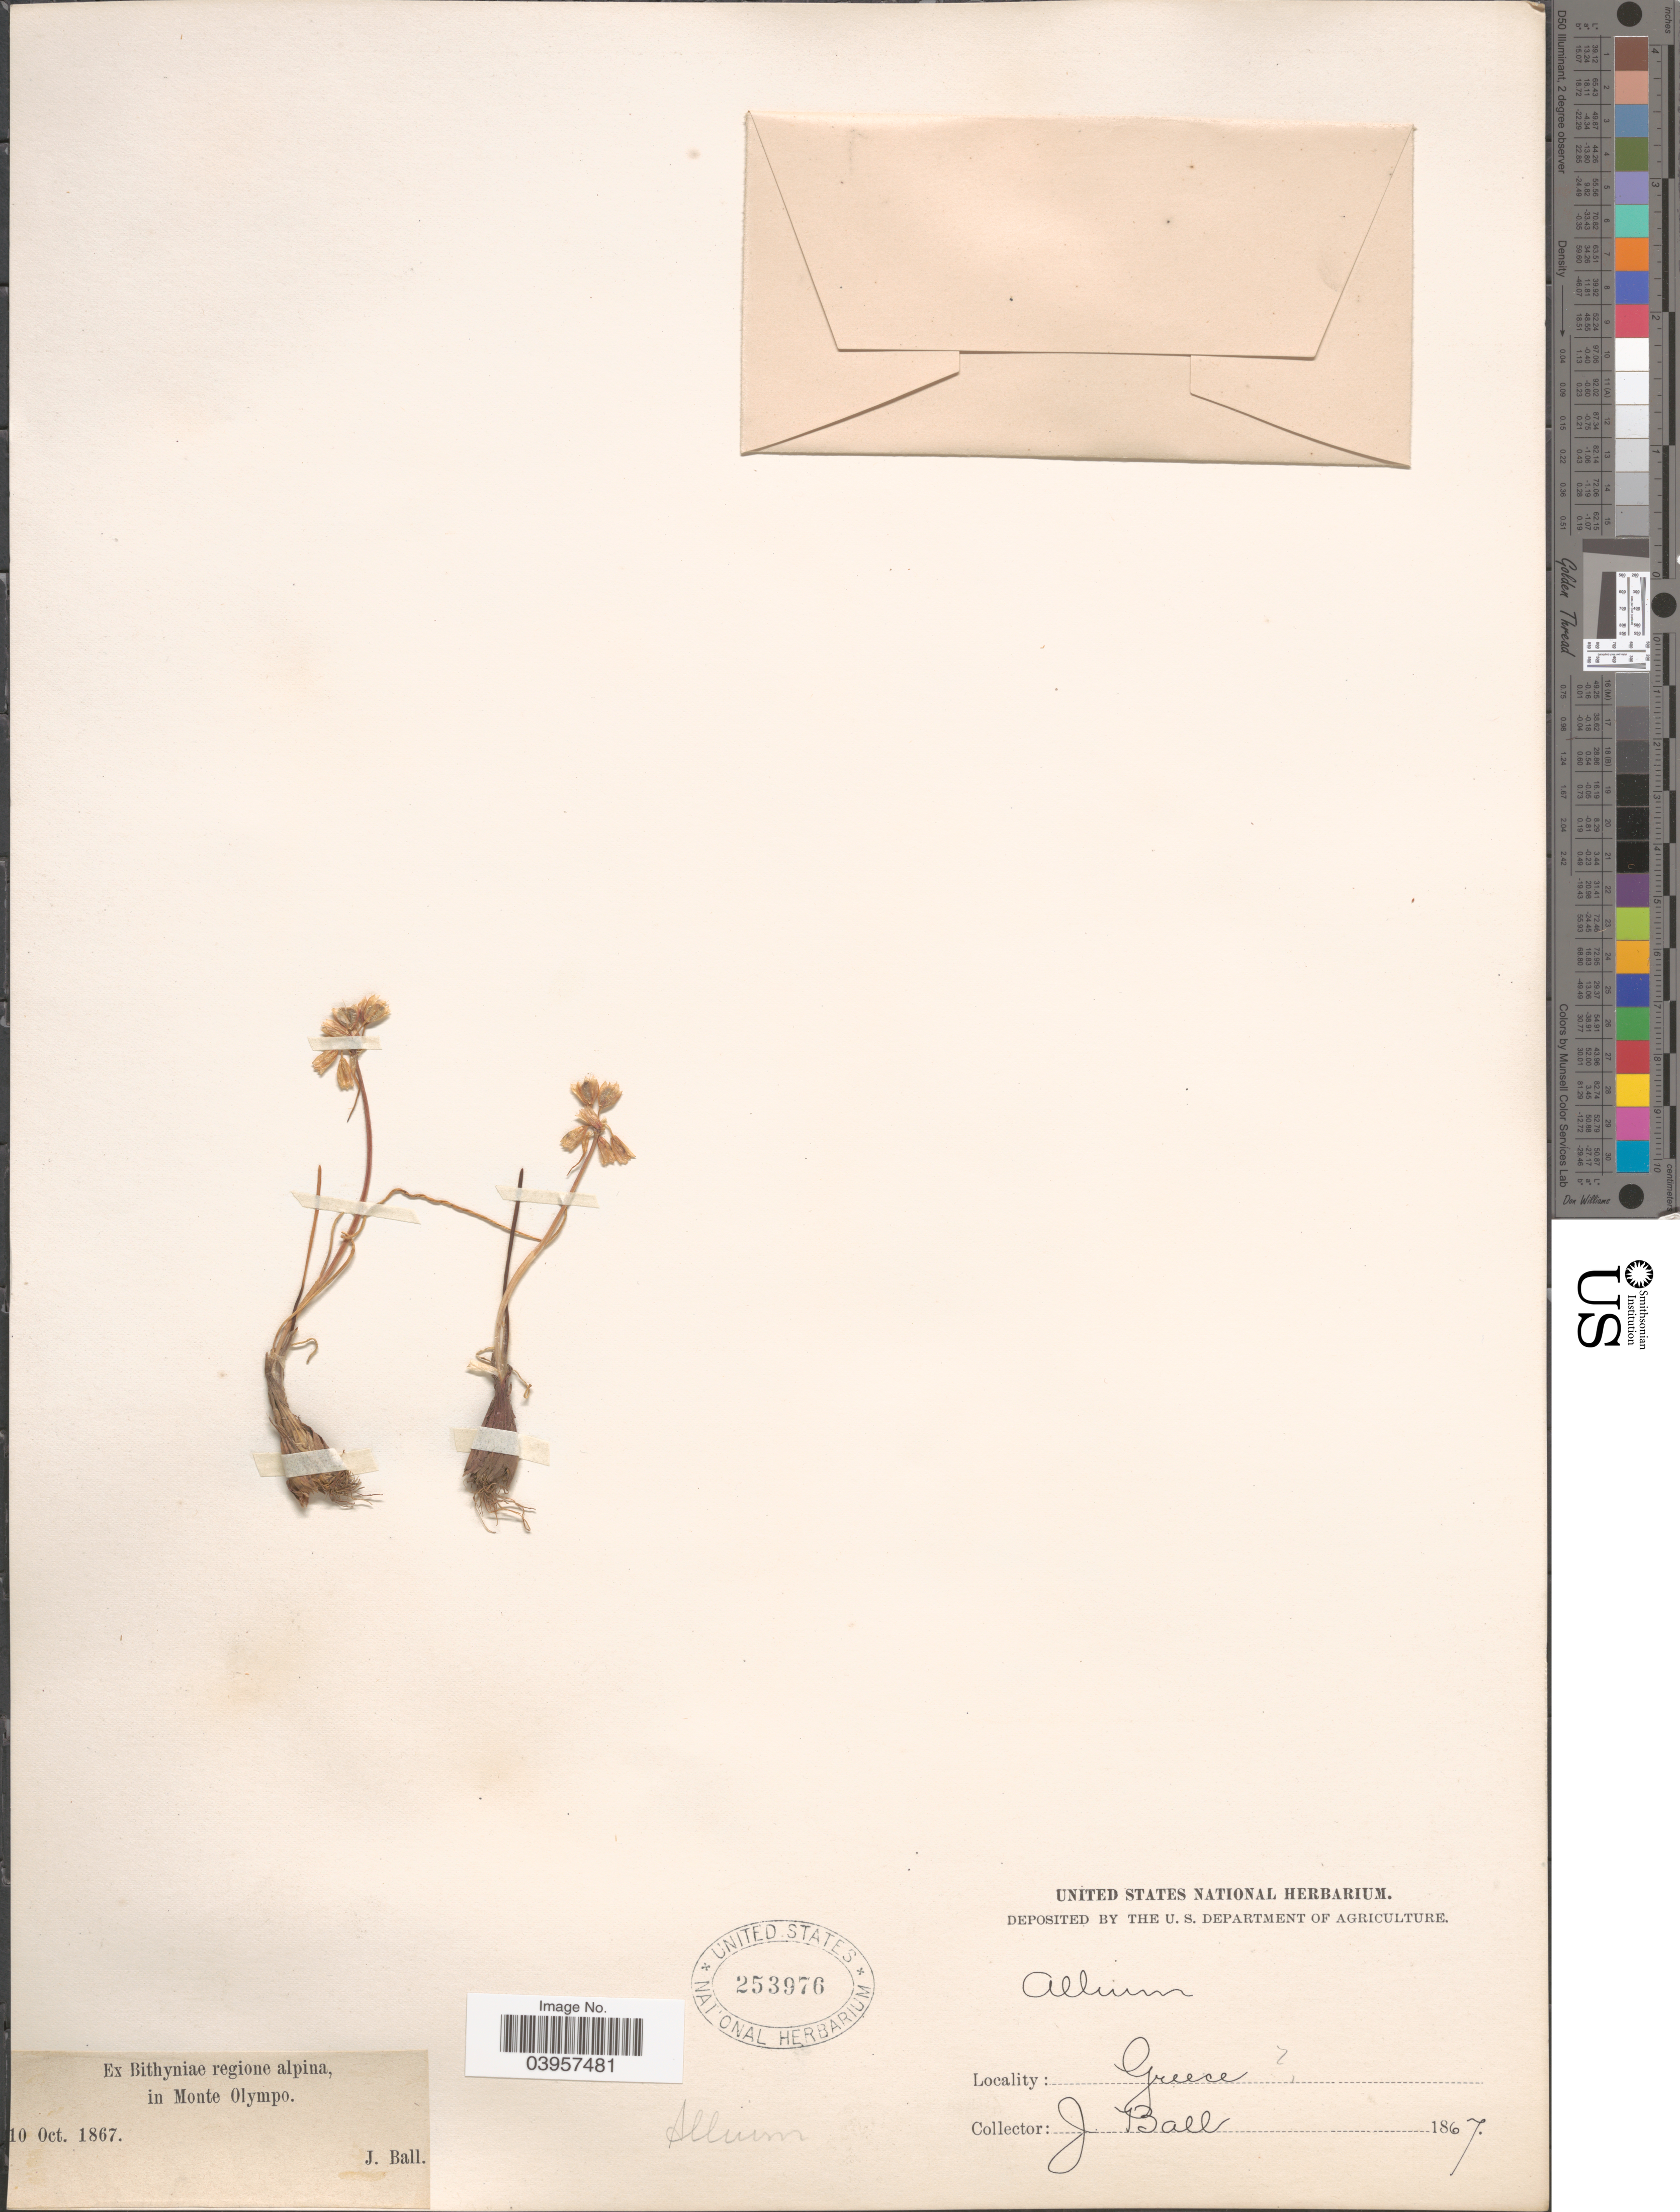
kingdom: Plantae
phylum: Tracheophyta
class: Liliopsida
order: Asparagales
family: Amaryllidaceae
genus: Allium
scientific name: Allium sp.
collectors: J. Ball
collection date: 1867-10-10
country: Greece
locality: Ex Bithyniae regione alpina, in Monte Olympo.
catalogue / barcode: US 253976